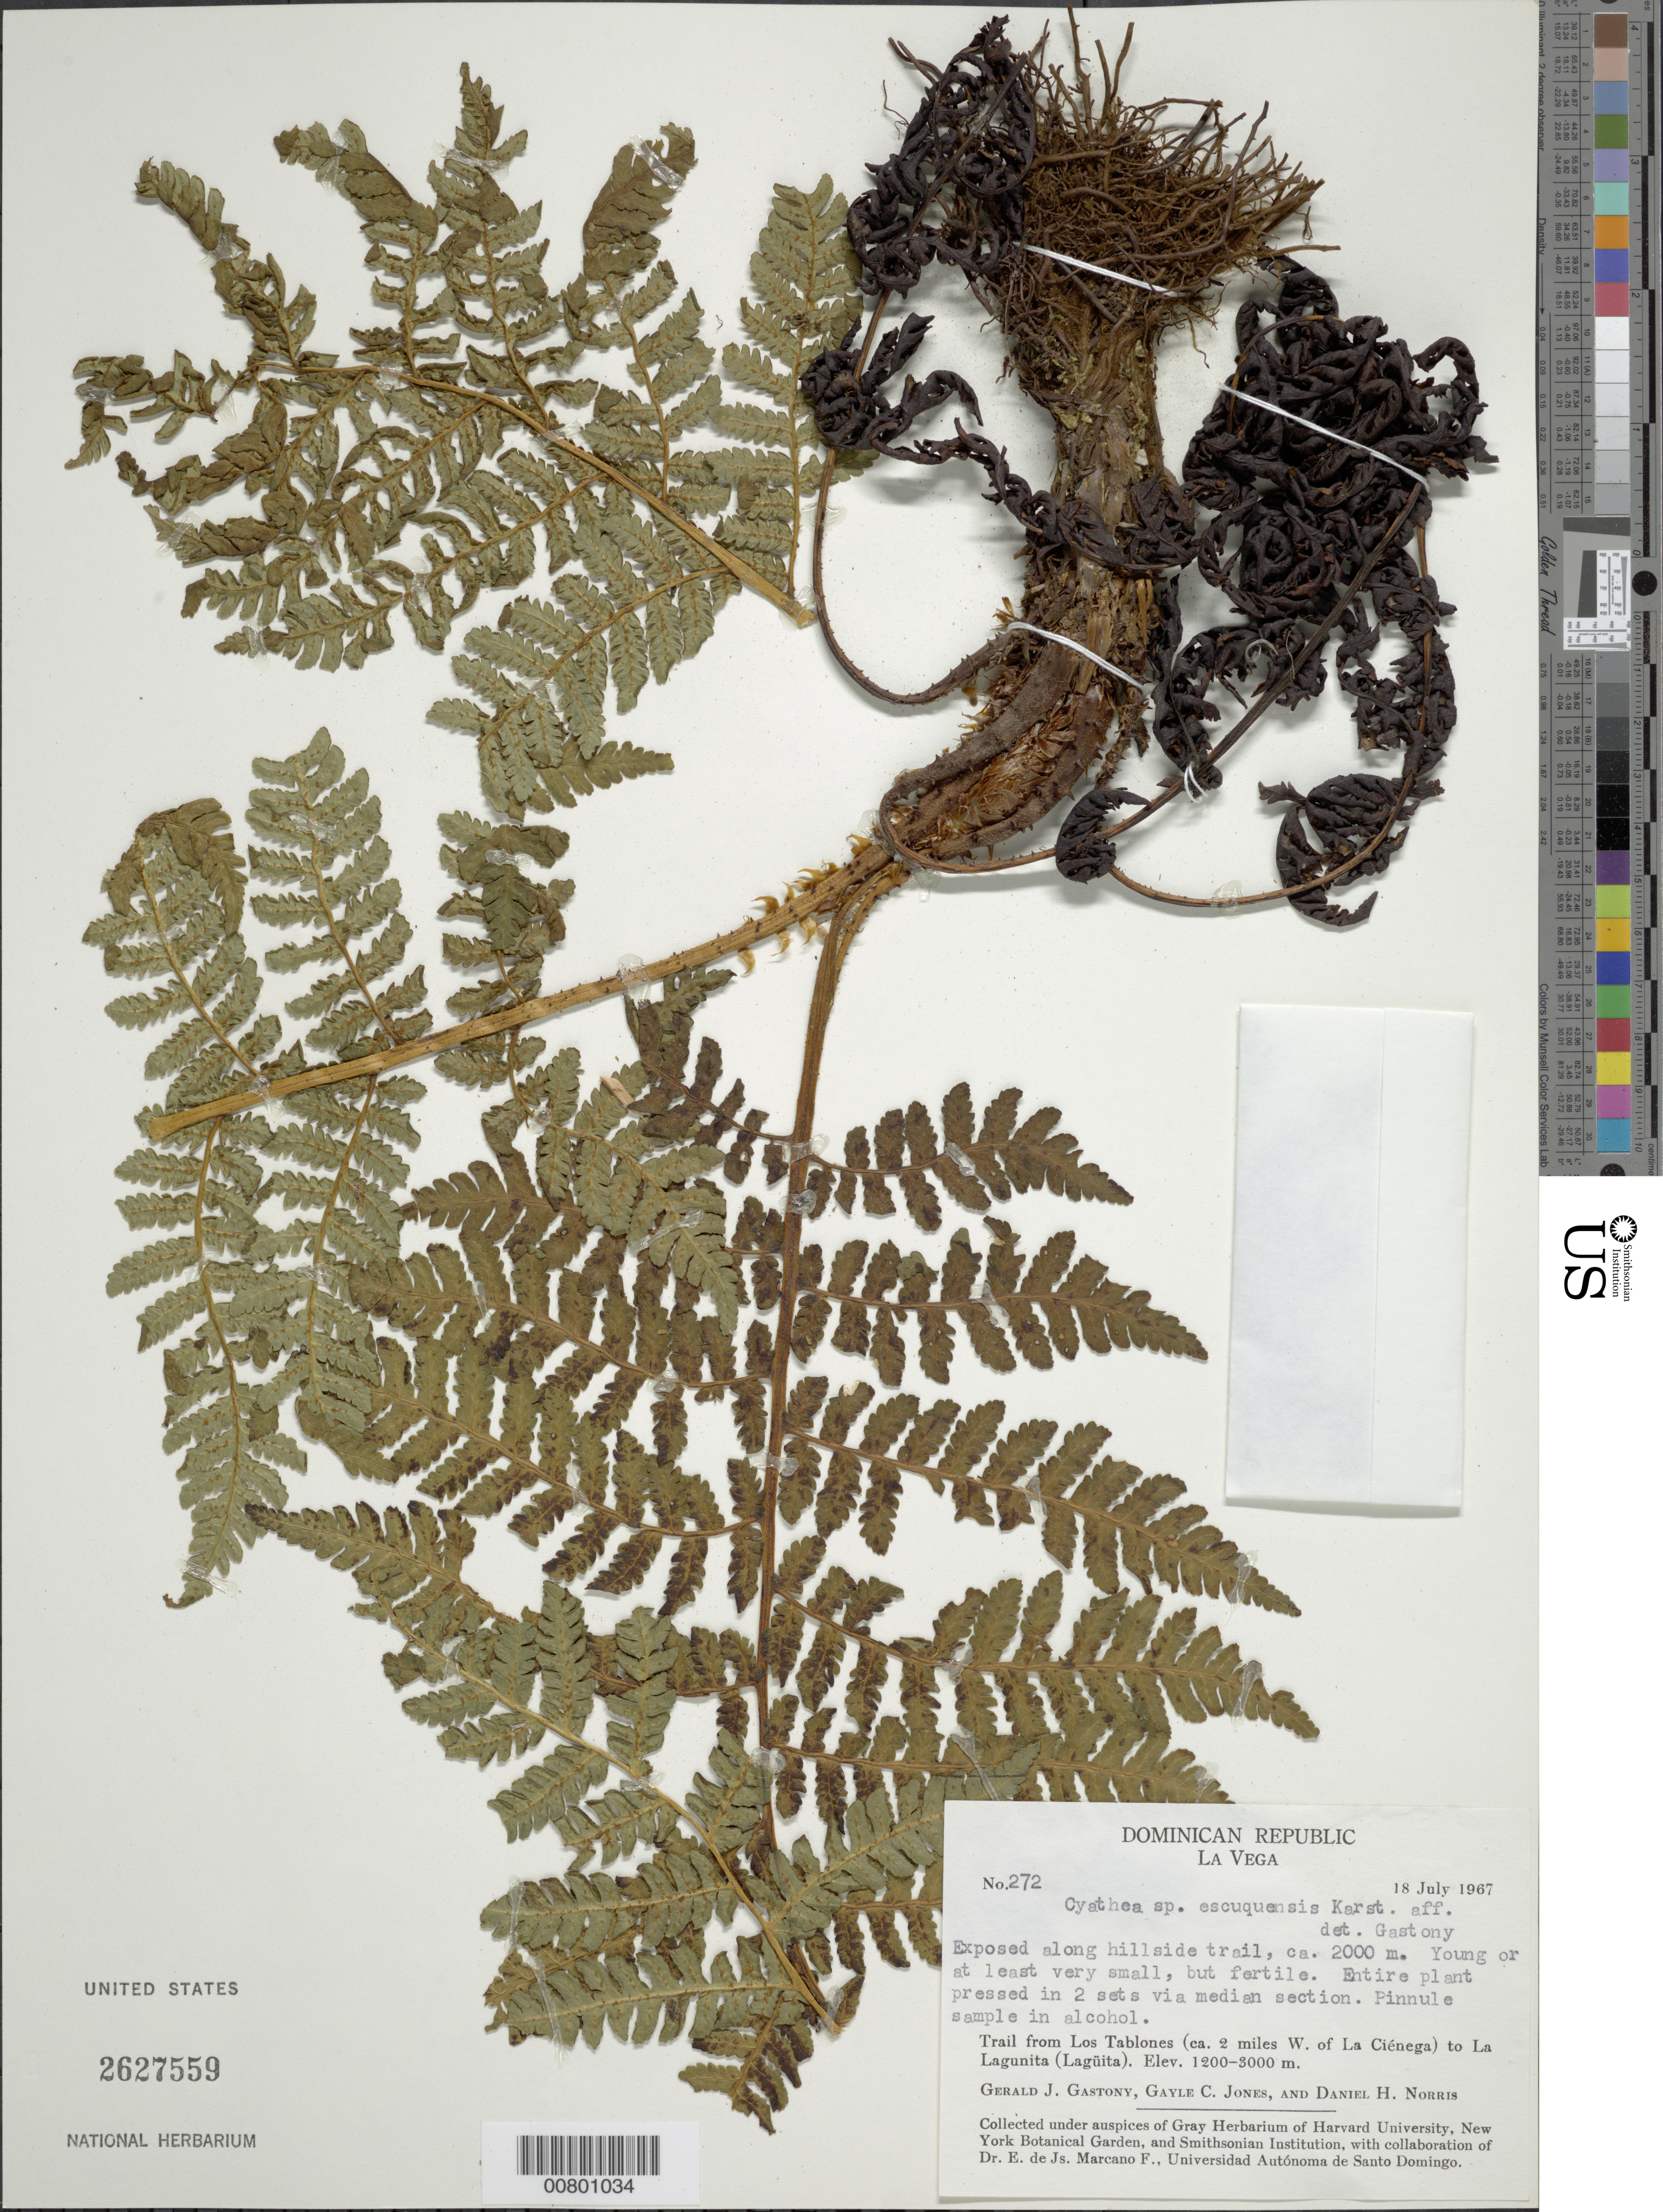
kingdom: Plantae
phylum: Tracheophyta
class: Polypodiopsida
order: Cyatheales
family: Cyatheaceae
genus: Cyathea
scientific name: Cyathea parvula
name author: (Jenman) Domin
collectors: G. Gastony, G. C. Jones & D. H. Norris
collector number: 272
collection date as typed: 18 Jul 1967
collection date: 1967-07-18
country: Dominican Republic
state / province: La Vega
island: Hispaniola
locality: Los Tablones trail (ca. 2 miles W of La Ciénega) to La Lagunita (Lagüita)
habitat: Exposed along hillside trail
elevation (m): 2000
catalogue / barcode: US 2627559